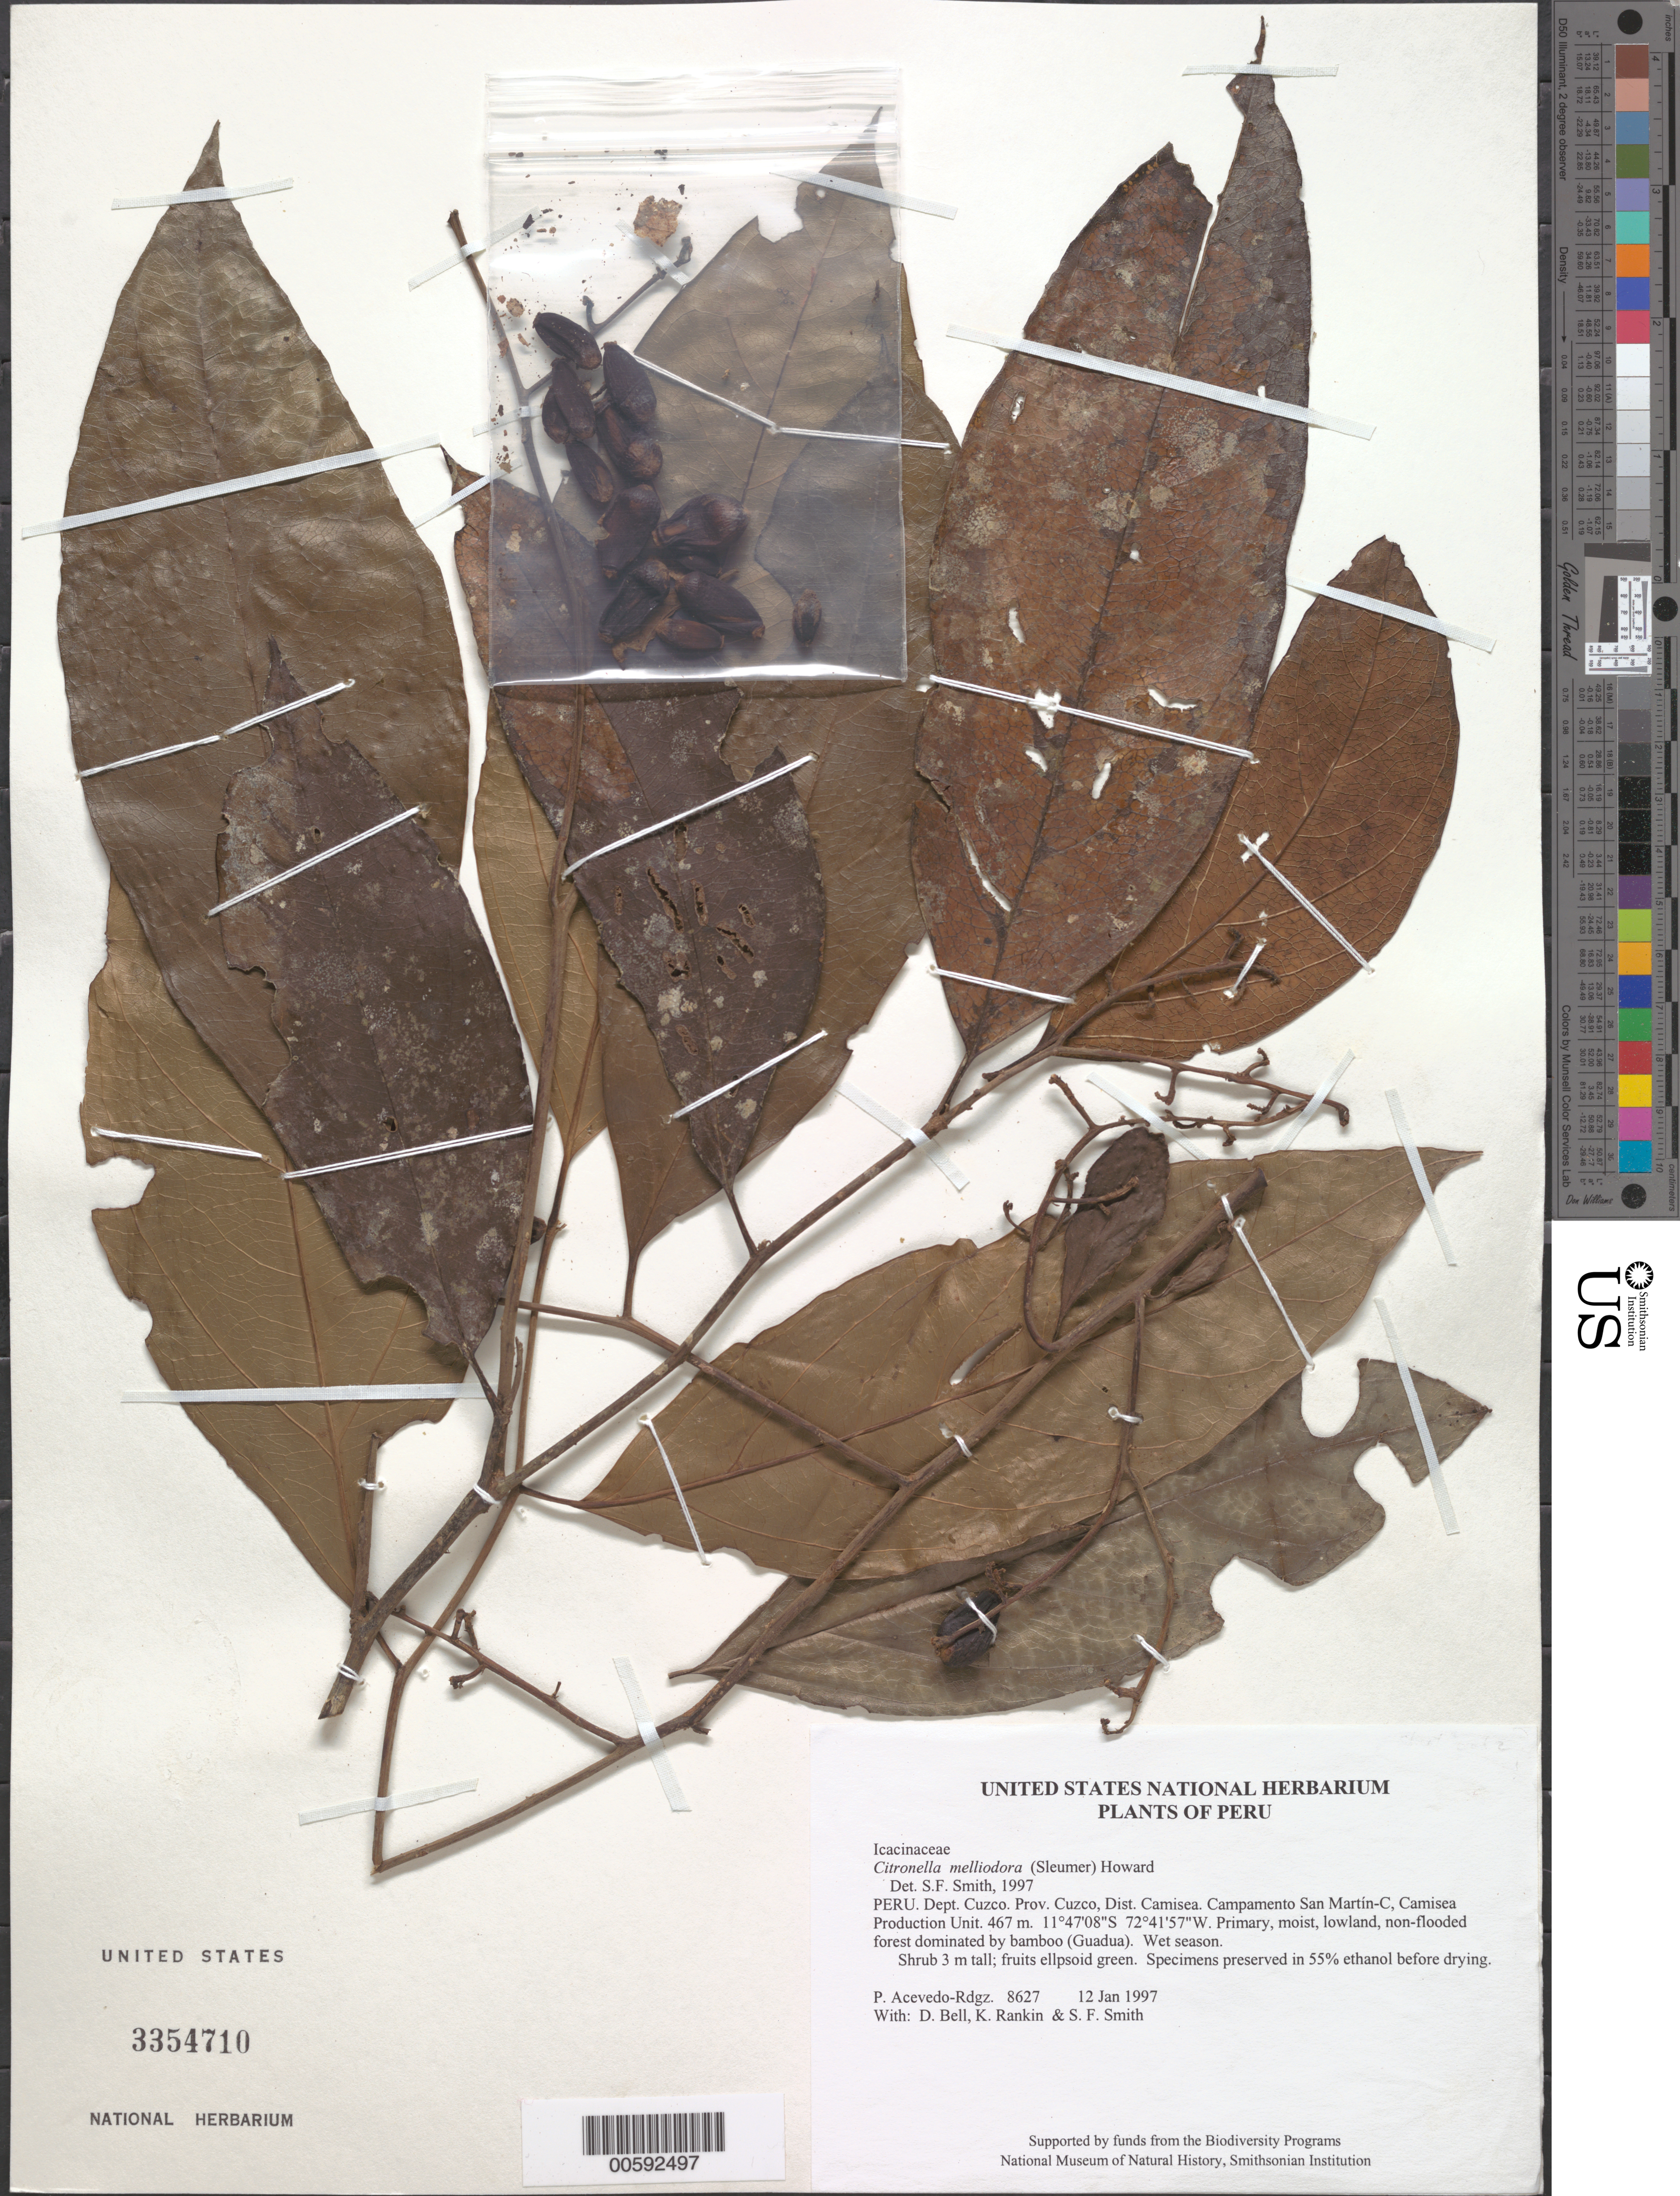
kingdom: Plantae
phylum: Tracheophyta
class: Magnoliopsida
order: Cardiopteridales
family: Cardiopteridaceae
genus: Citronella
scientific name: Citronella melliodora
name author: (Sleumer) R.A. Howard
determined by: Smith, Stephen F., (US), NMNH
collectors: P. Acevedo-Rodr., D. A. Bell, K. B. Rankin & S.F. Smith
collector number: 8627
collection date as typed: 12 Jan 1997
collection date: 1997-01-12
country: Peru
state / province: Cusco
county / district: Cusco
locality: Districto Camisea, Campamento San Martín-C, Camisea Production Unit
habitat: Primary, moist, lowland, non-flooded forest dominated by bamboo (Guadua). Wet season.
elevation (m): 467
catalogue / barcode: US 3354710